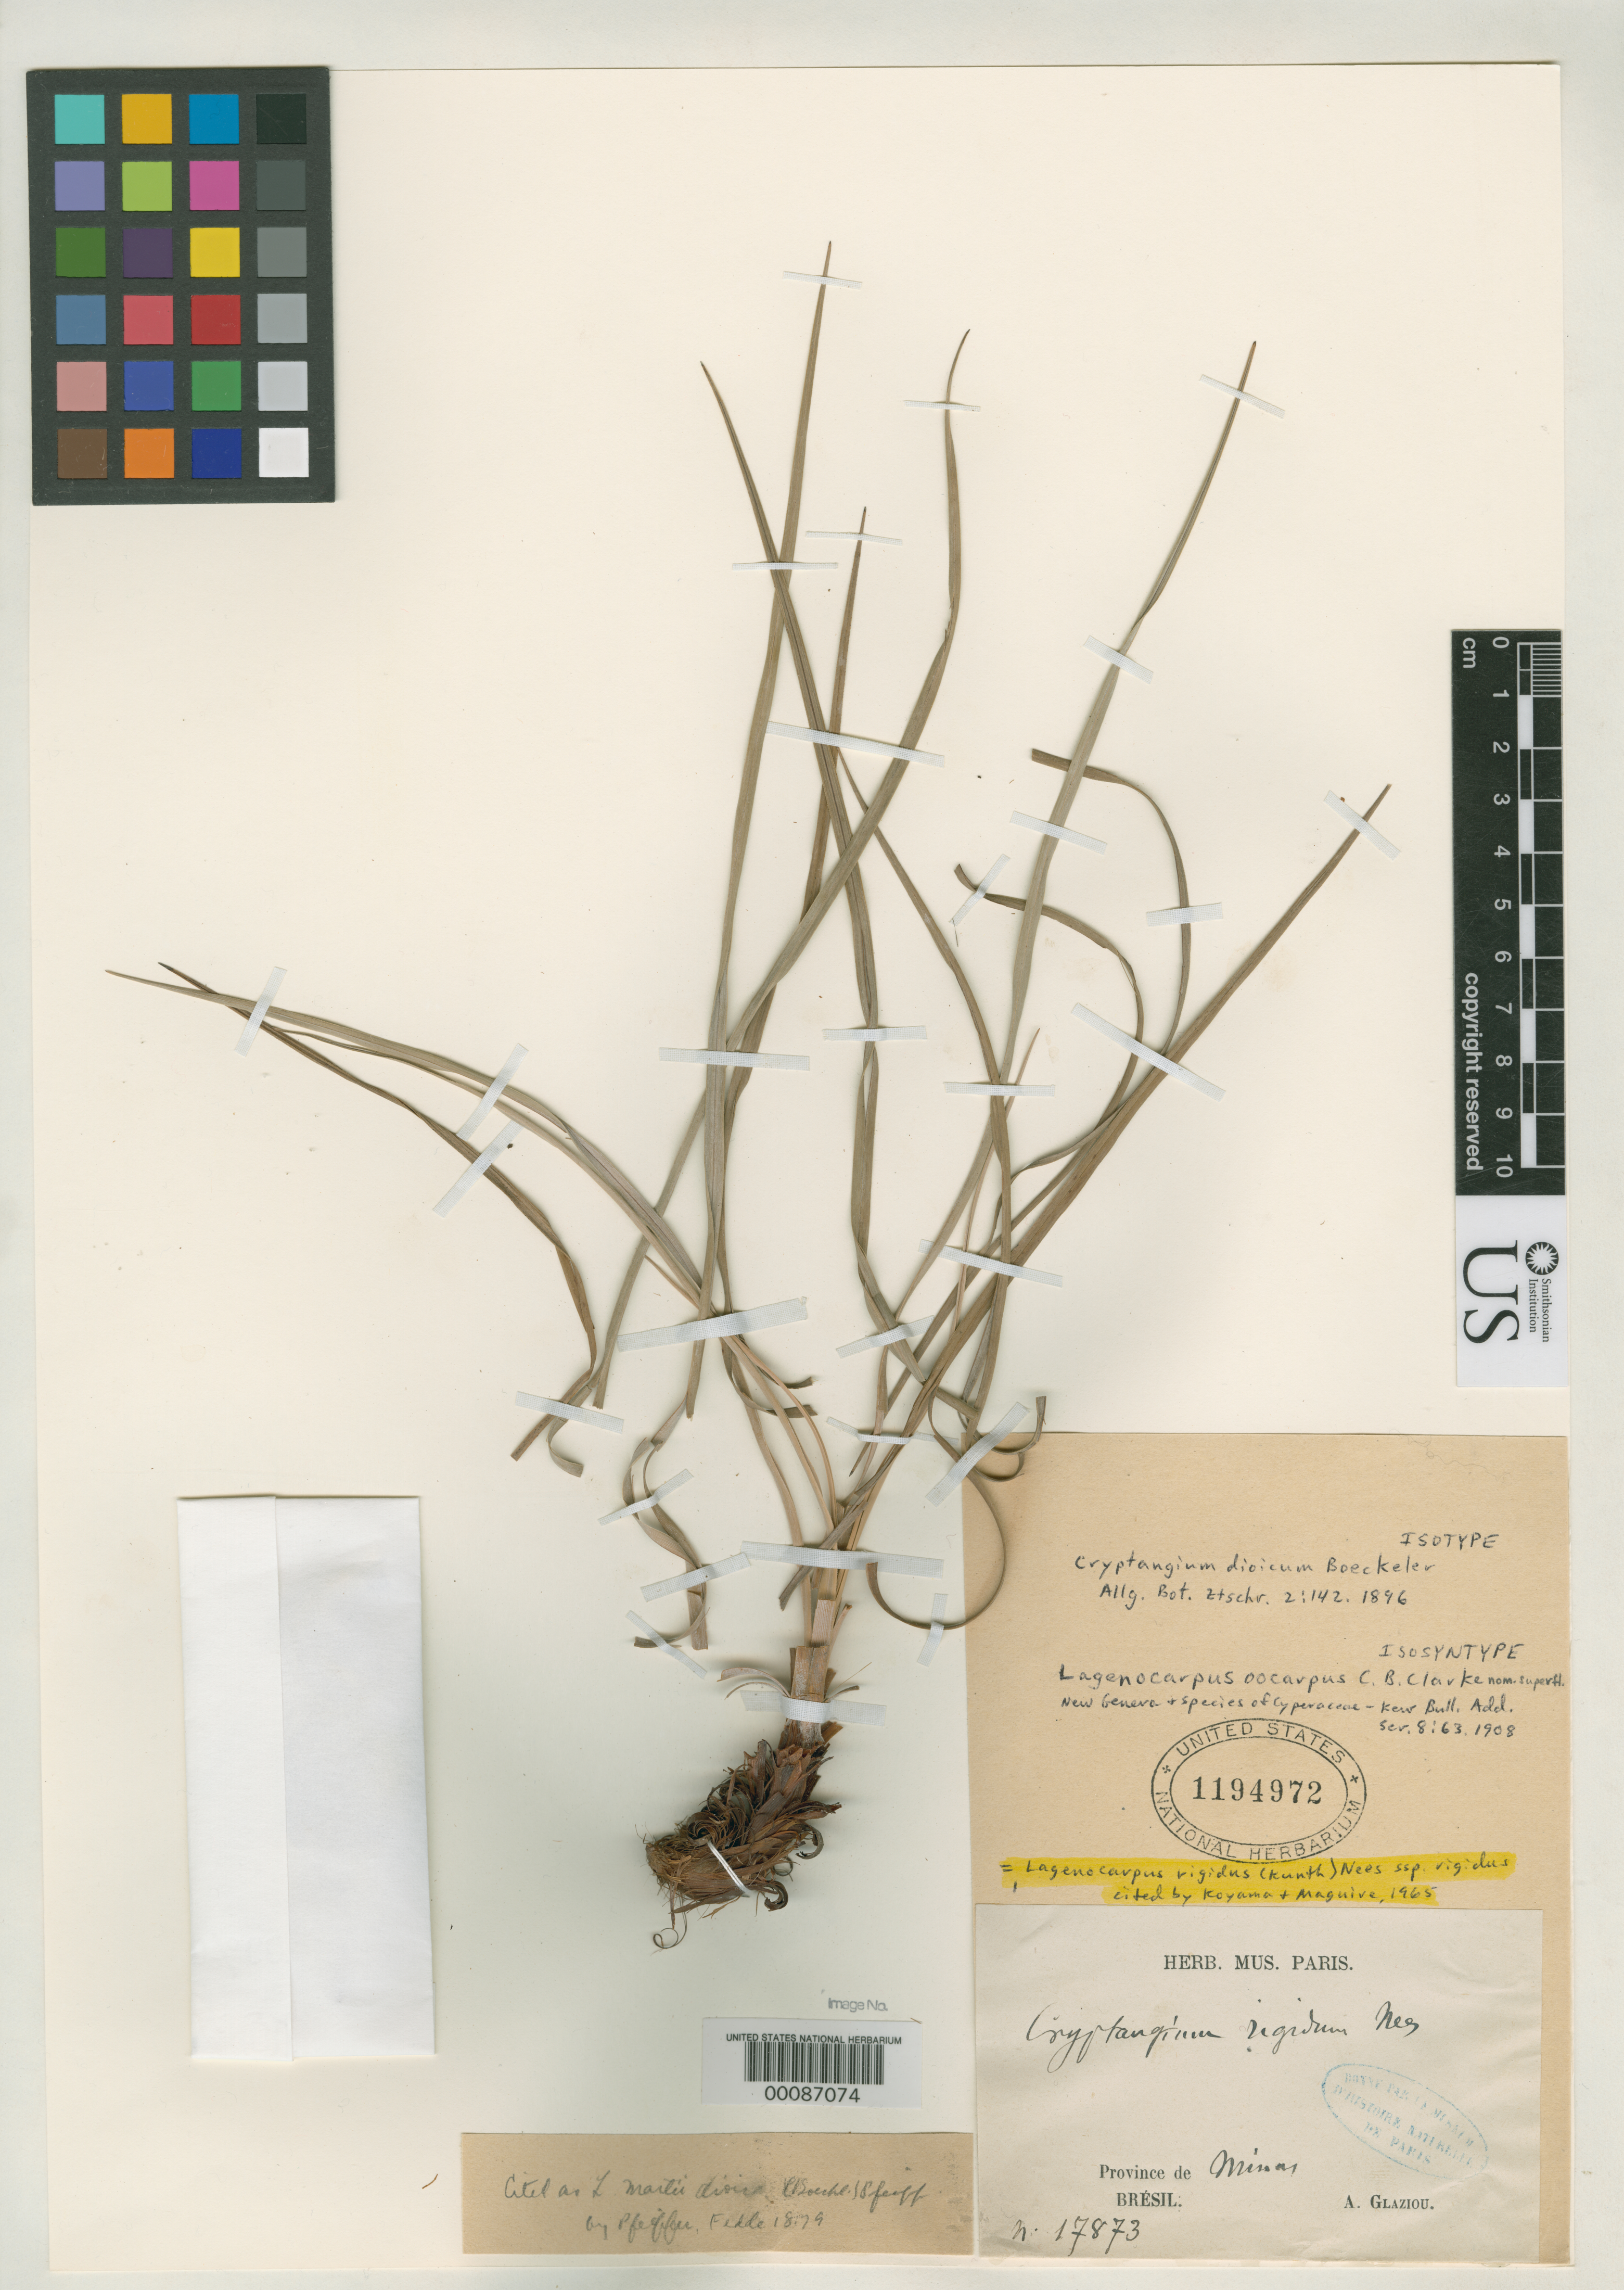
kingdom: Plantae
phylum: Tracheophyta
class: Liliopsida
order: Poales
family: Cyperaceae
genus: Lagenocarpus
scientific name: Lagenocarpus oocarpus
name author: C.B. Clarke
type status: Isosyntype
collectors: A. F. M. Glaziou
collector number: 17873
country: Brazil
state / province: Minas Gerais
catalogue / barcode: US 1194972